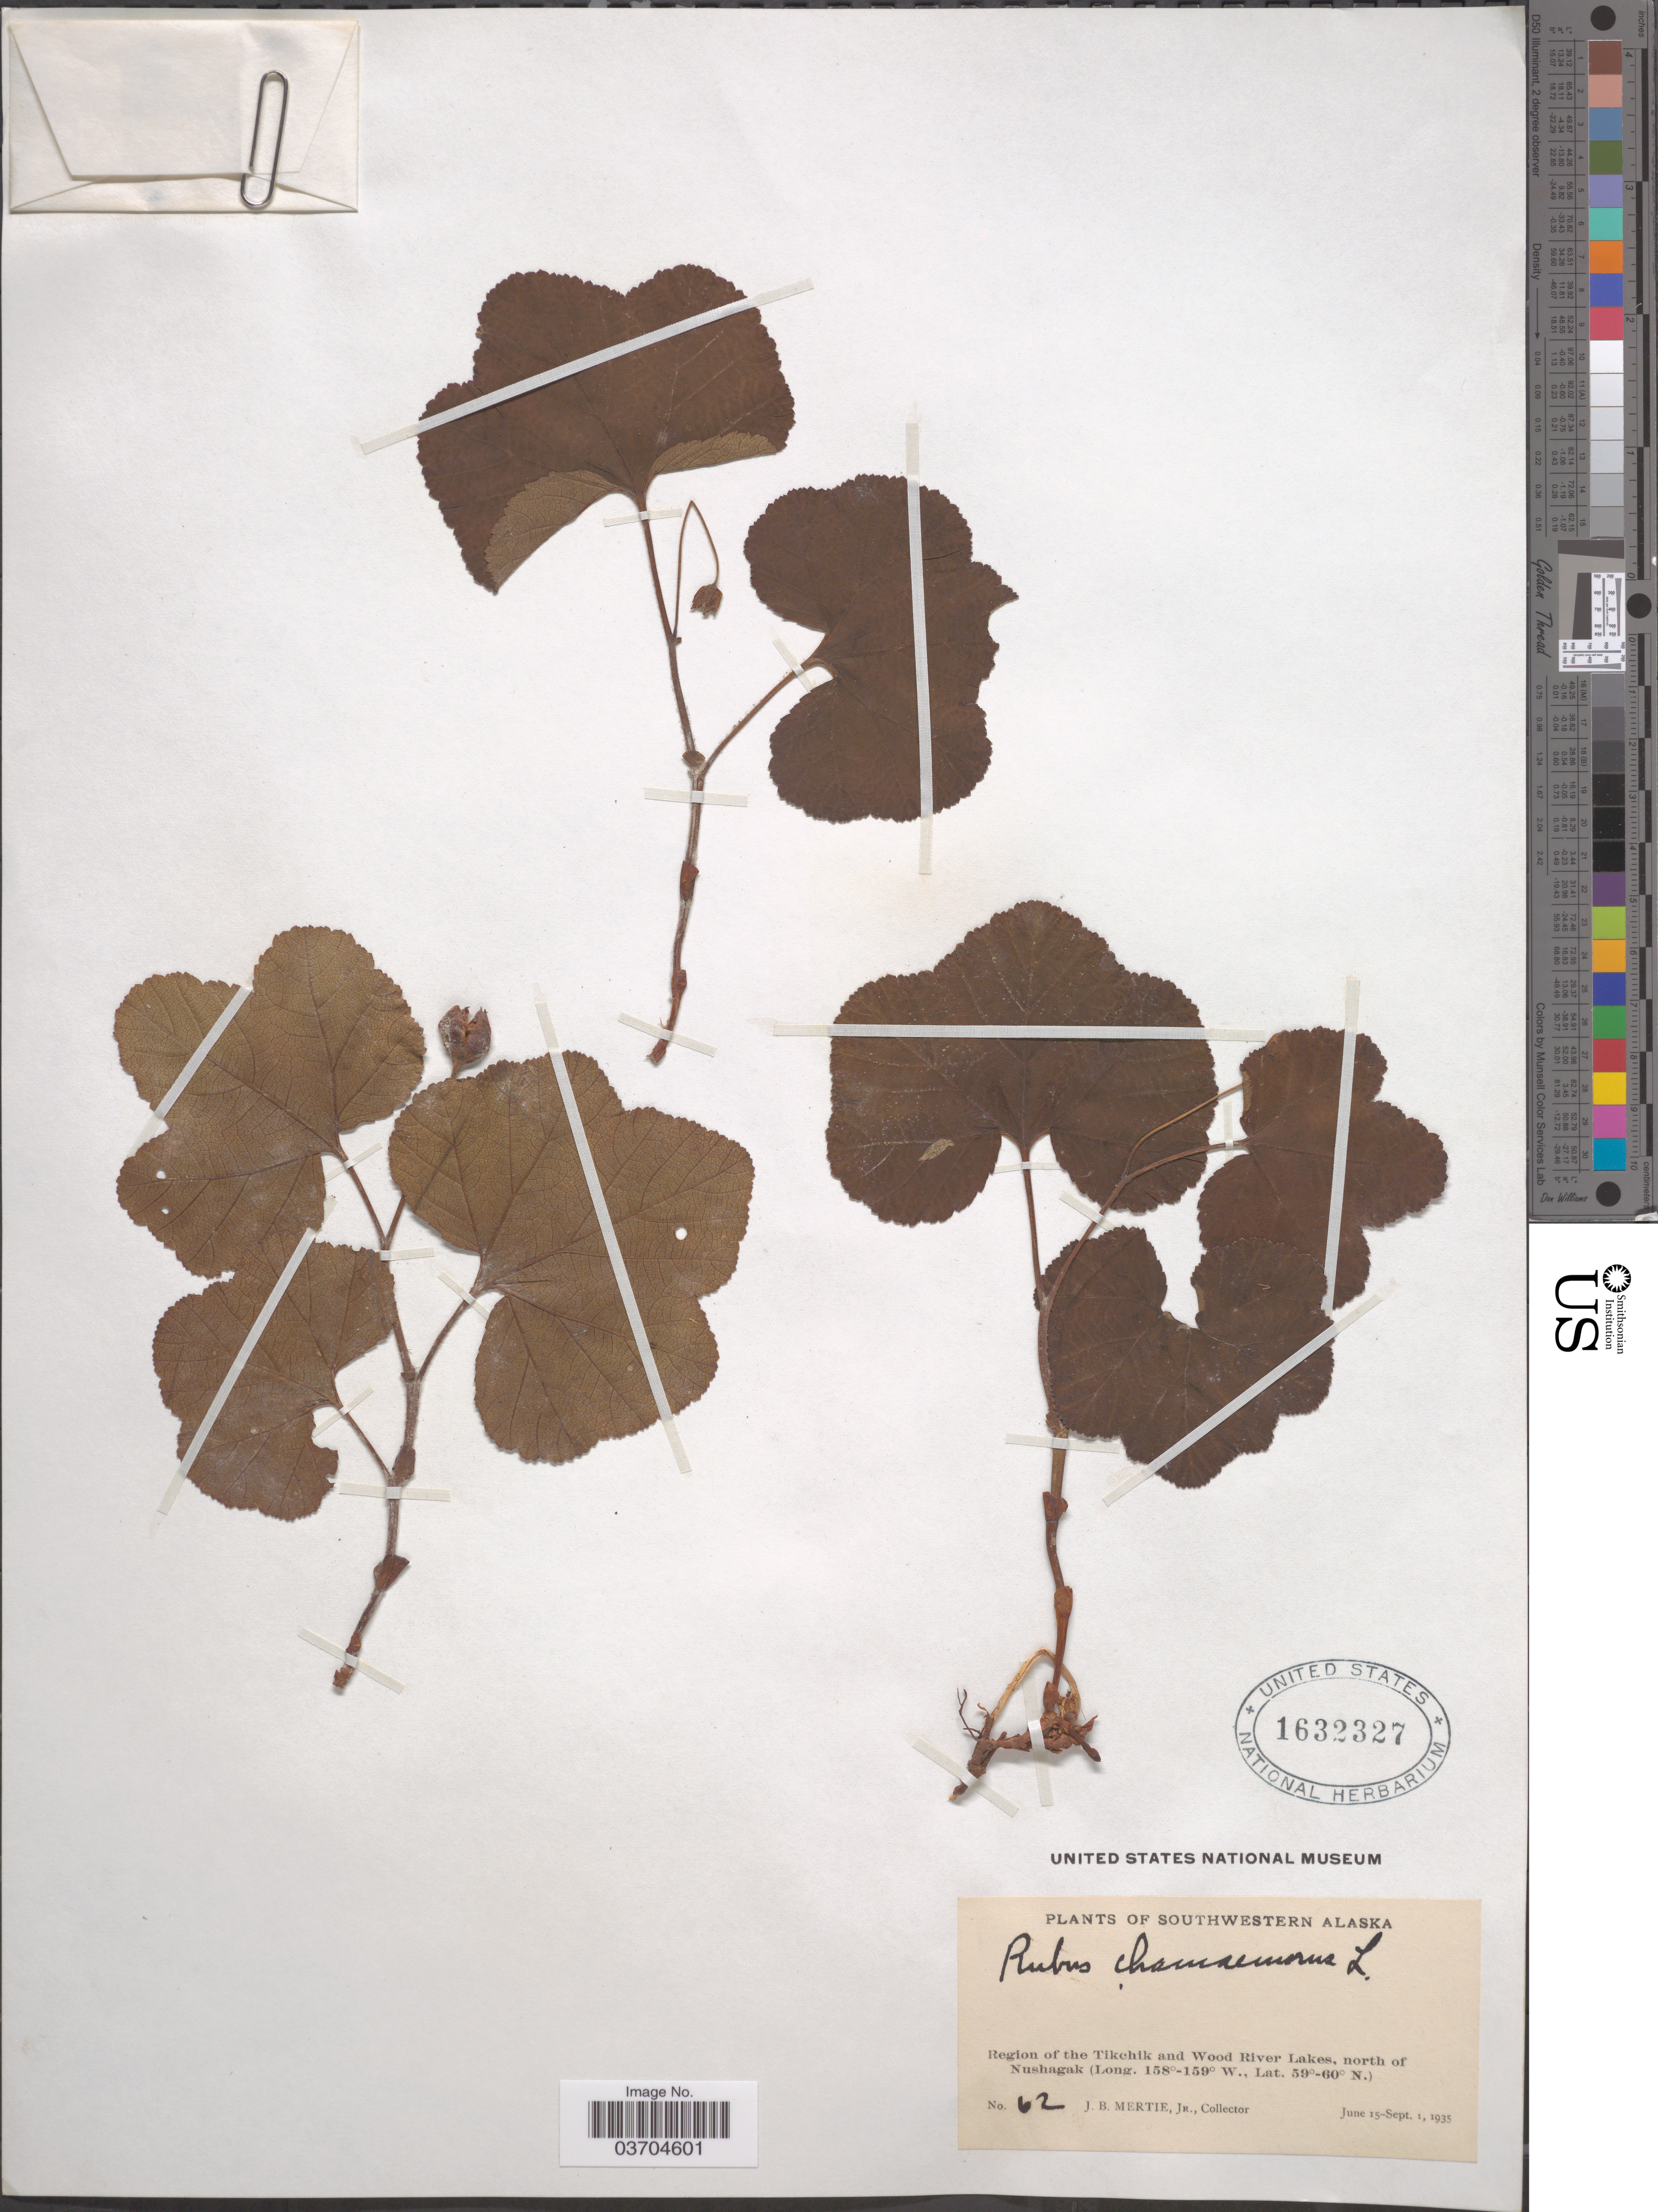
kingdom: Plantae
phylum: Tracheophyta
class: Magnoliopsida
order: Rosales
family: Rosaceae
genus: Rubus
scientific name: Rubus chamaemorus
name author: L.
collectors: J. Mertie Jr.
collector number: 62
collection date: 1935-06-15/1935-09-01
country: United States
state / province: Alaska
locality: Southwestern Alaska. Region of the Tikchik and Wood River Lakes, north of Nushagak.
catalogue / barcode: US 1632327